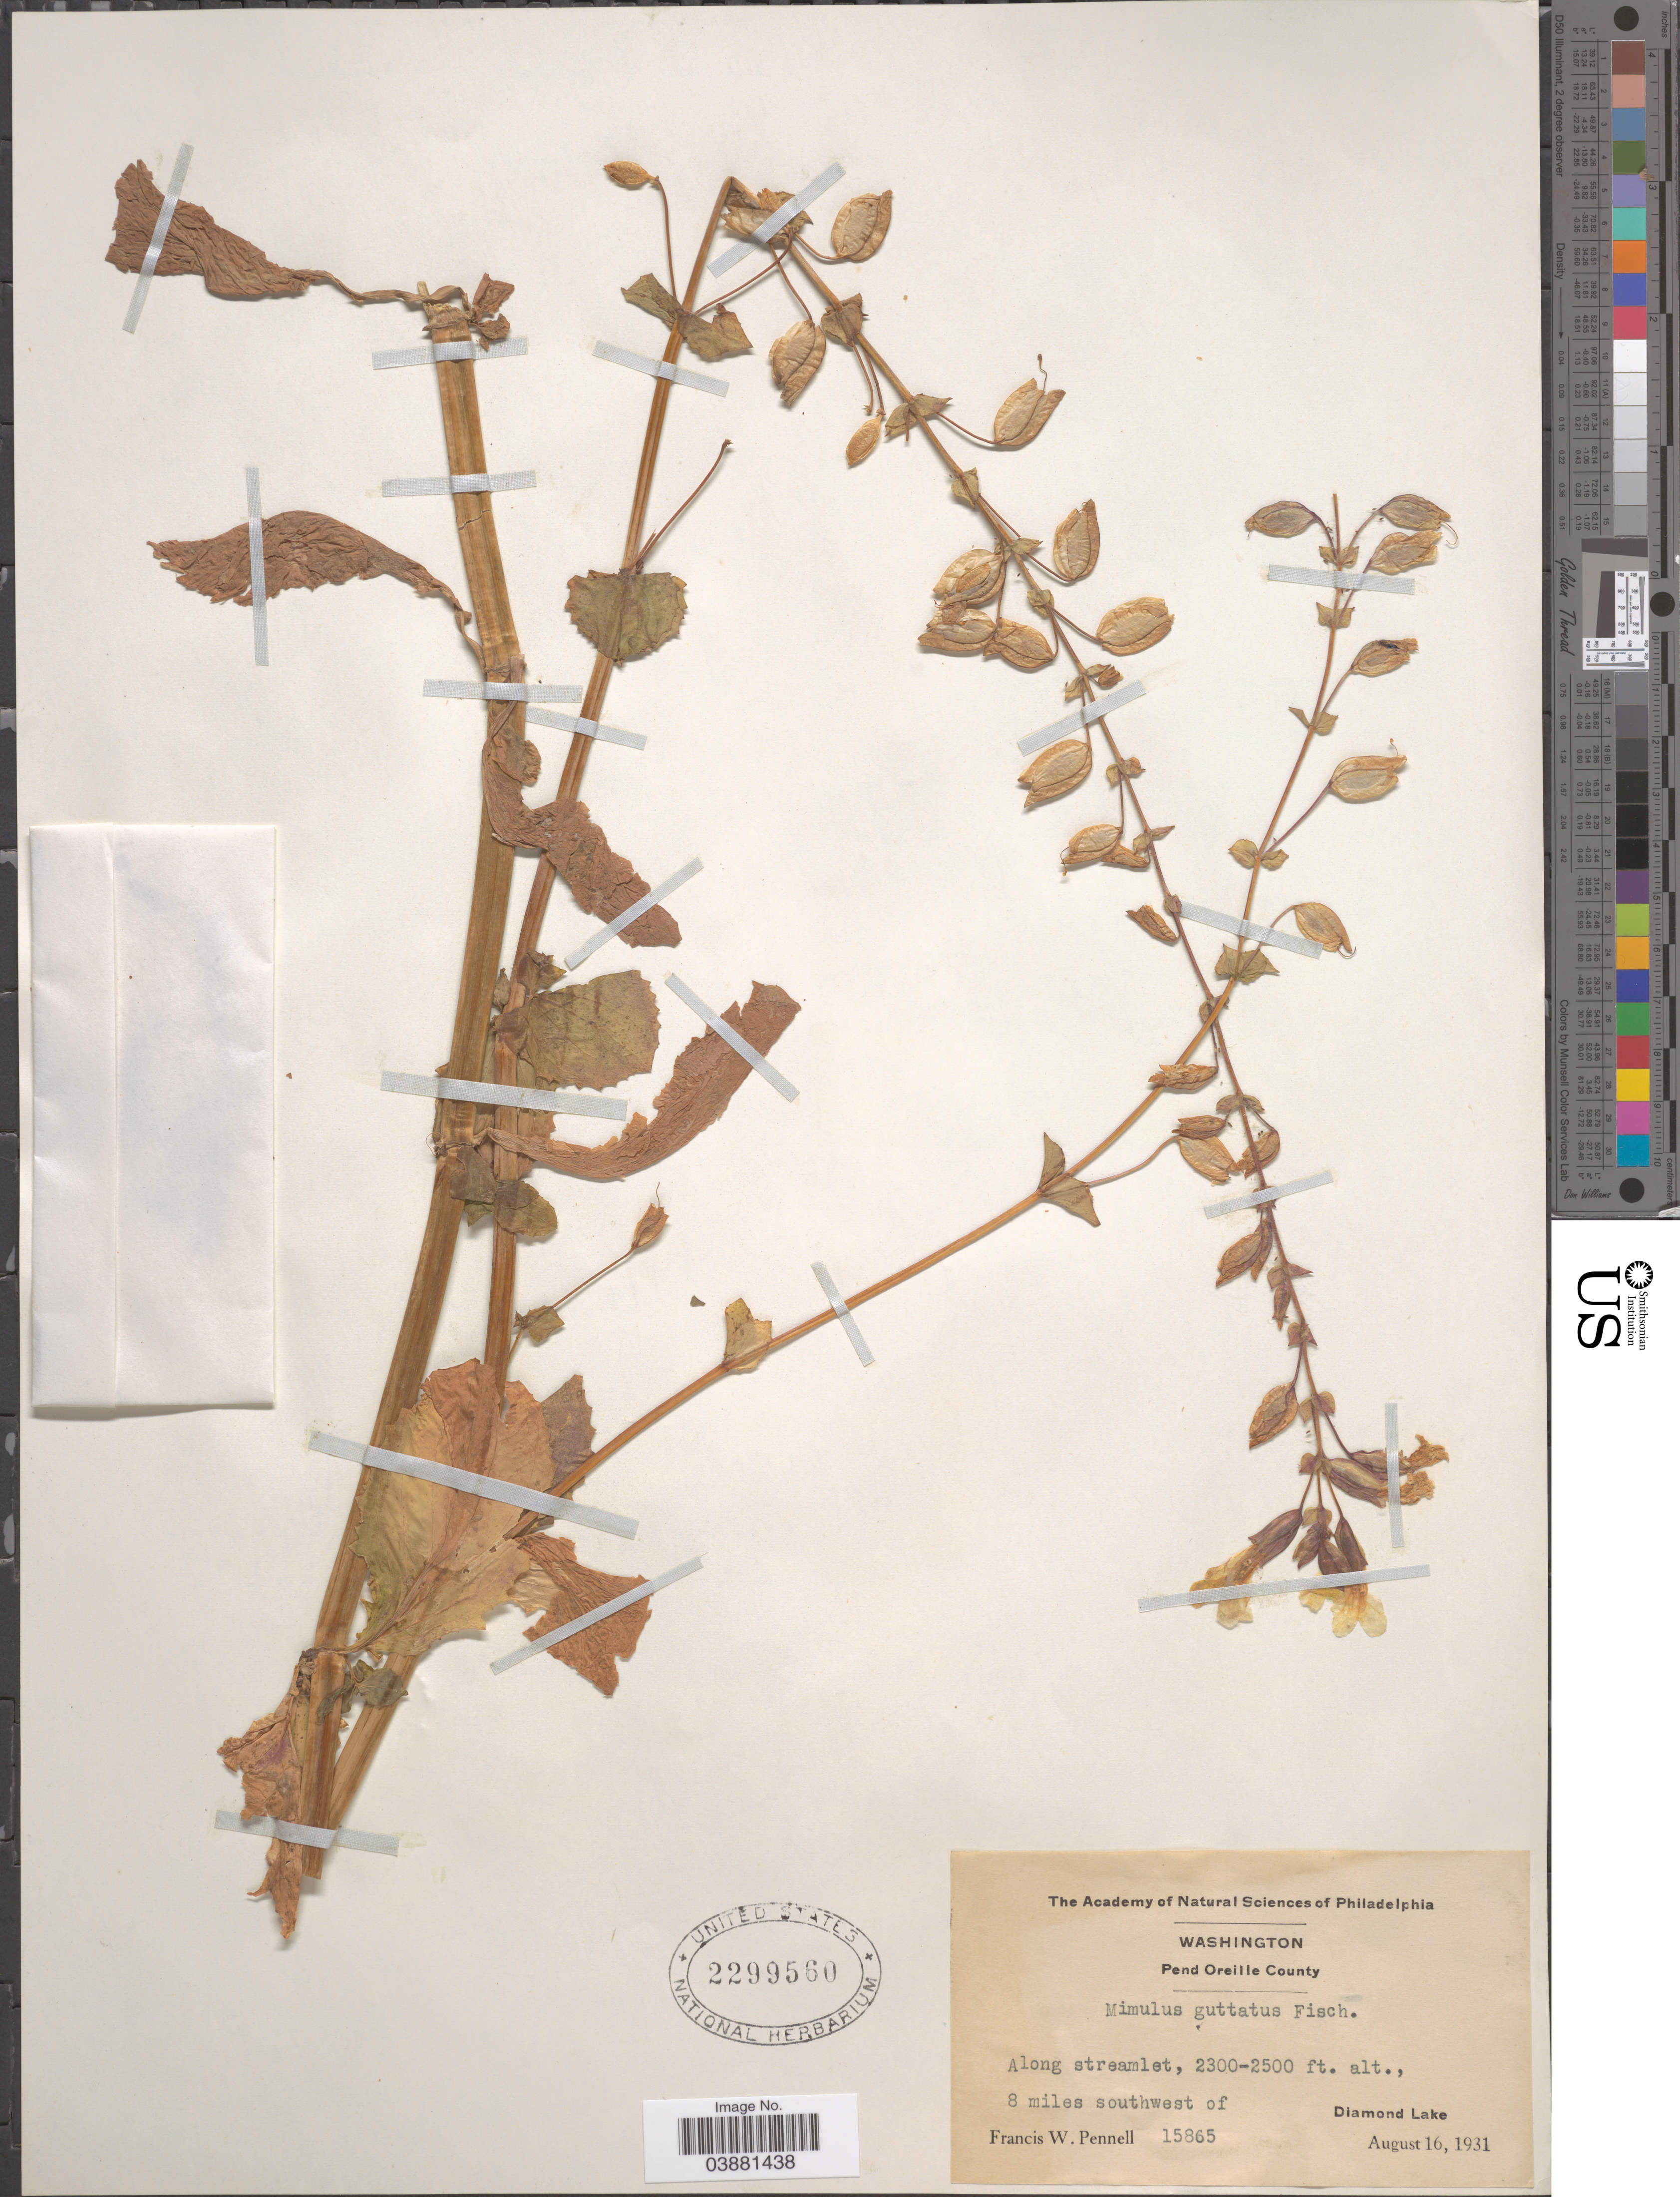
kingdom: Plantae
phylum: Tracheophyta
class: Magnoliopsida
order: Lamiales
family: Phrymaceae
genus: Mimulus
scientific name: Mimulus guttatus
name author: DC.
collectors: F. W. Pennell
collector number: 15865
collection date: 1931-08-16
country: United States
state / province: Washington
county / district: Pend Oreille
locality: Pend Oreille County. Along streamlet, 8 miles southwest of Diamond Lake.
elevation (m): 701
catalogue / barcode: US 2299560